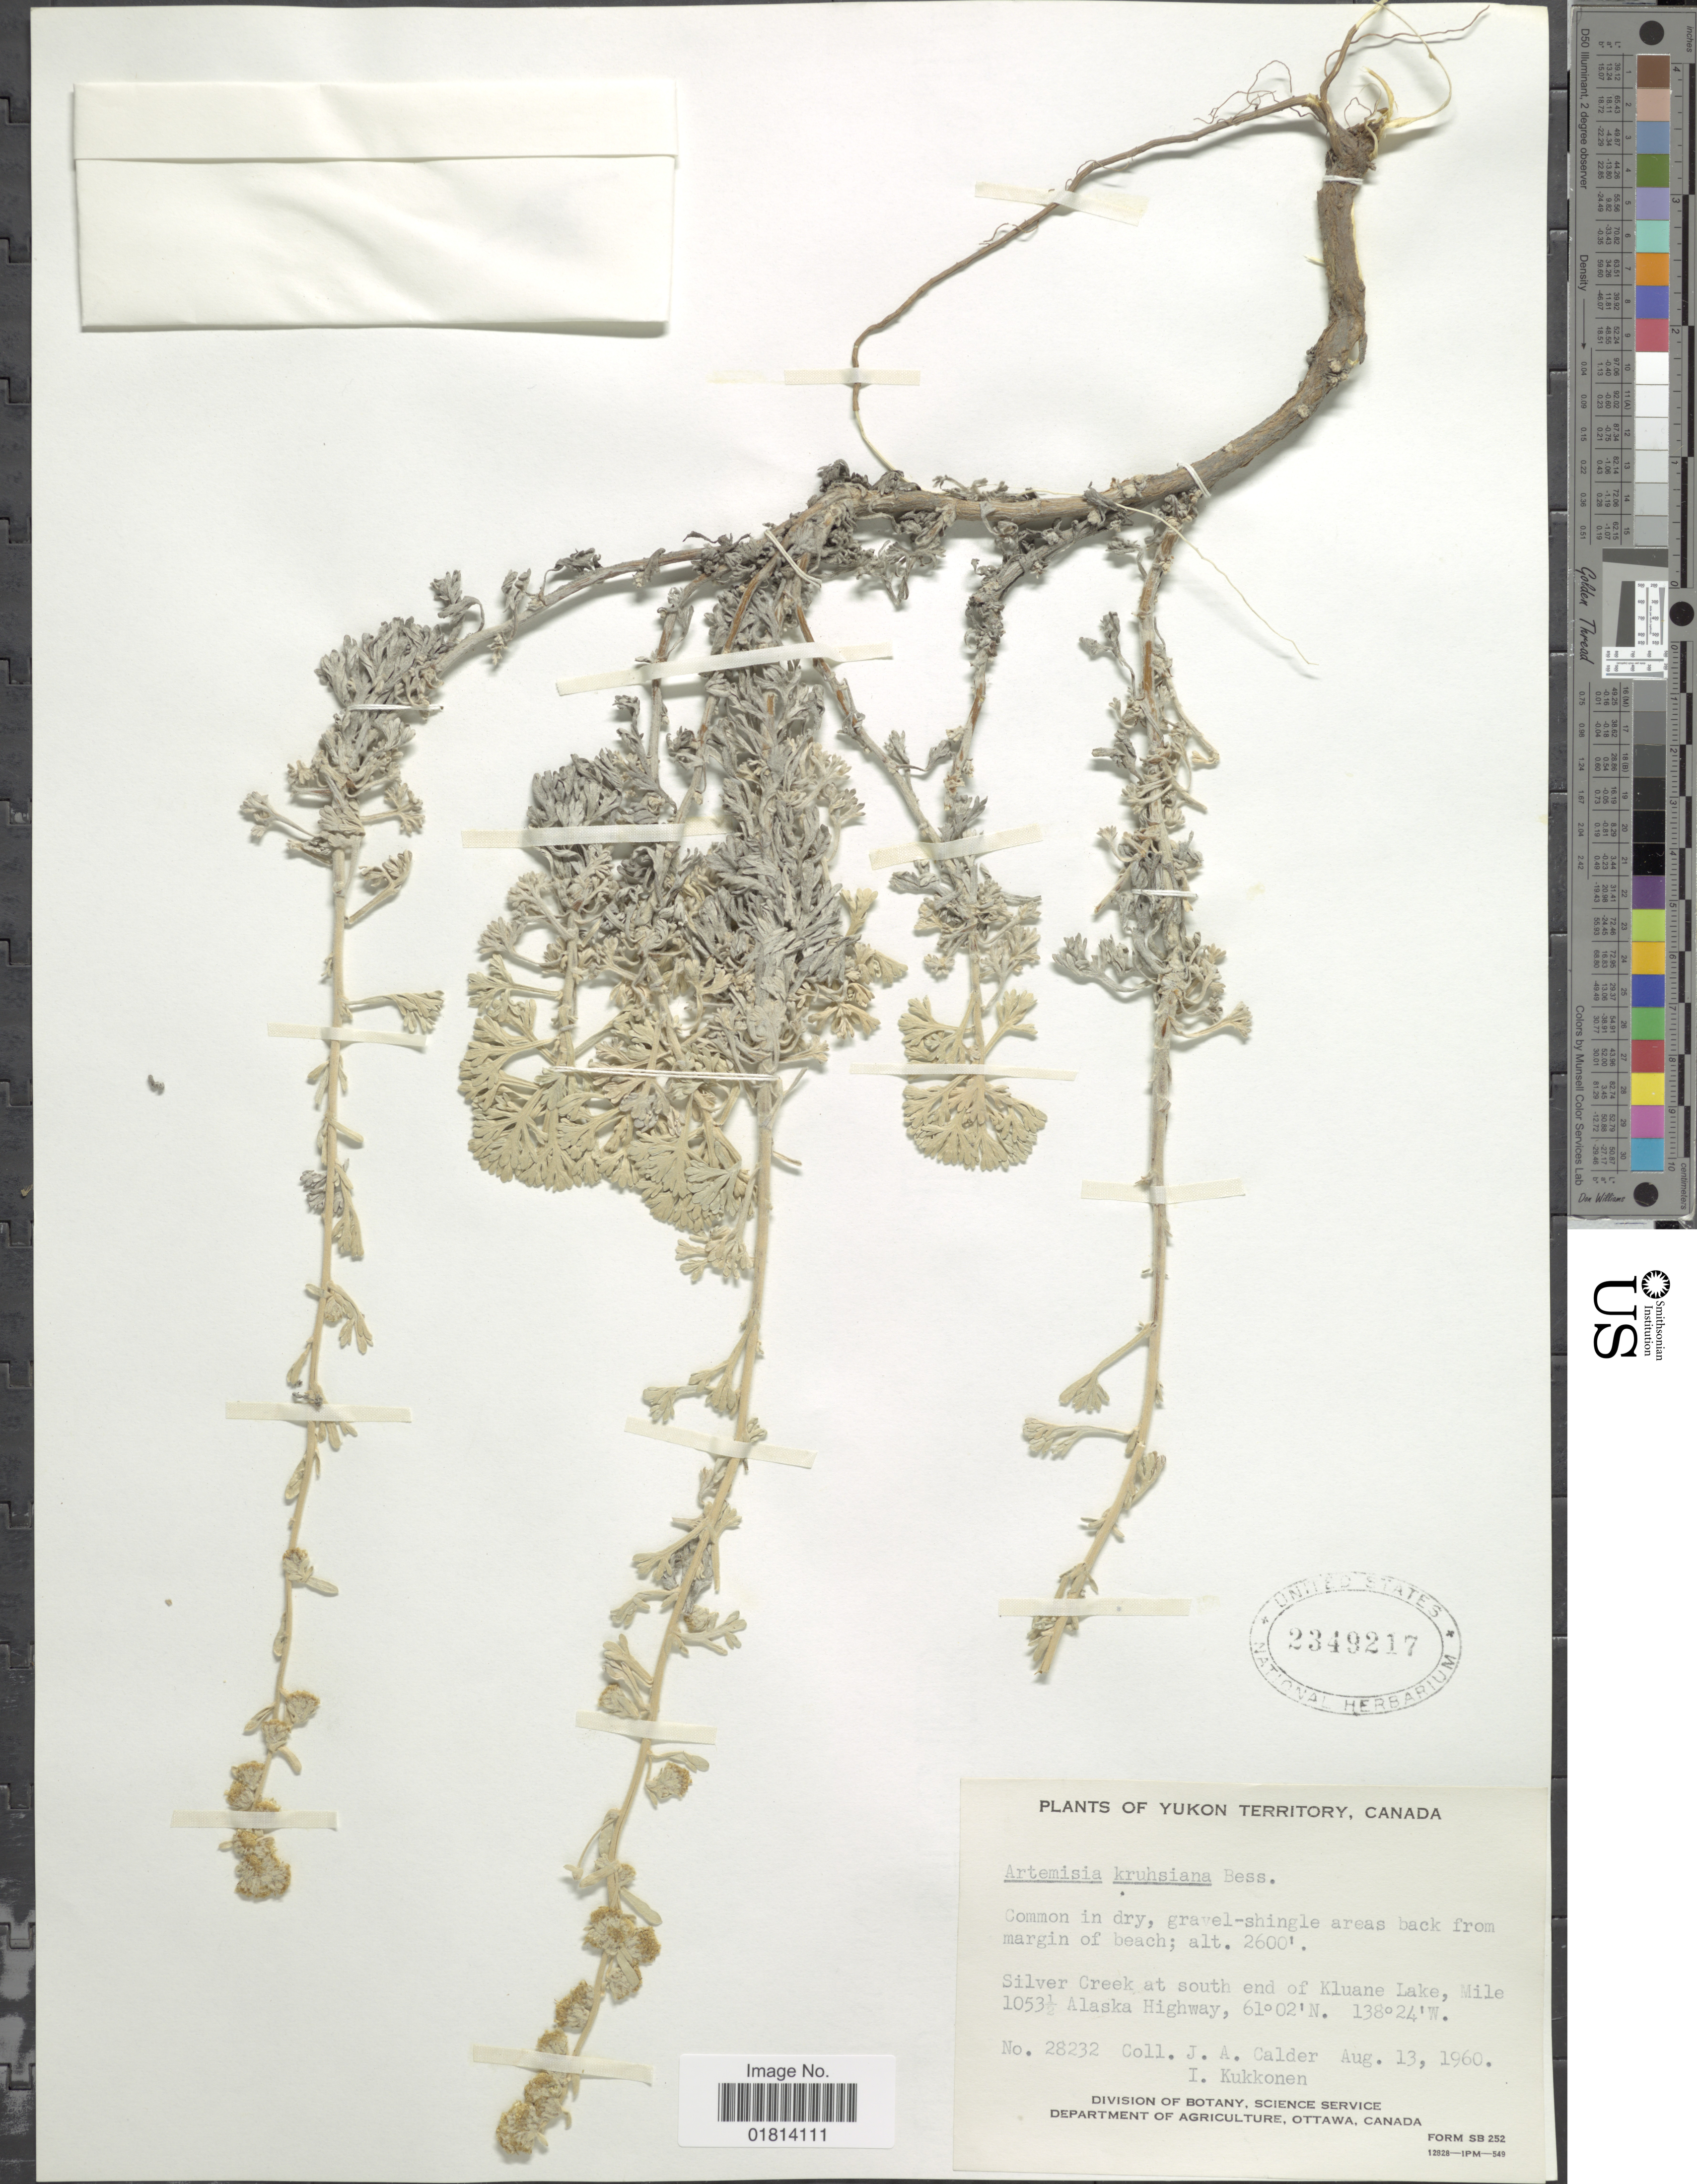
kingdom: Plantae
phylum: Tracheophyta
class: Magnoliopsida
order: Asterales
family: Asteraceae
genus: Artemisia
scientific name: Artemisia alaskana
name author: Rydb.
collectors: J. A. Calder & I. Kukkonen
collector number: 28232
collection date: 1960-08-13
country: Canada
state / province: Yukon Territory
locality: Silver Creek at south end of Kluane Lake, Mile 1053½ Alaska Highway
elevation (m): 792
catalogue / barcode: US 2349217